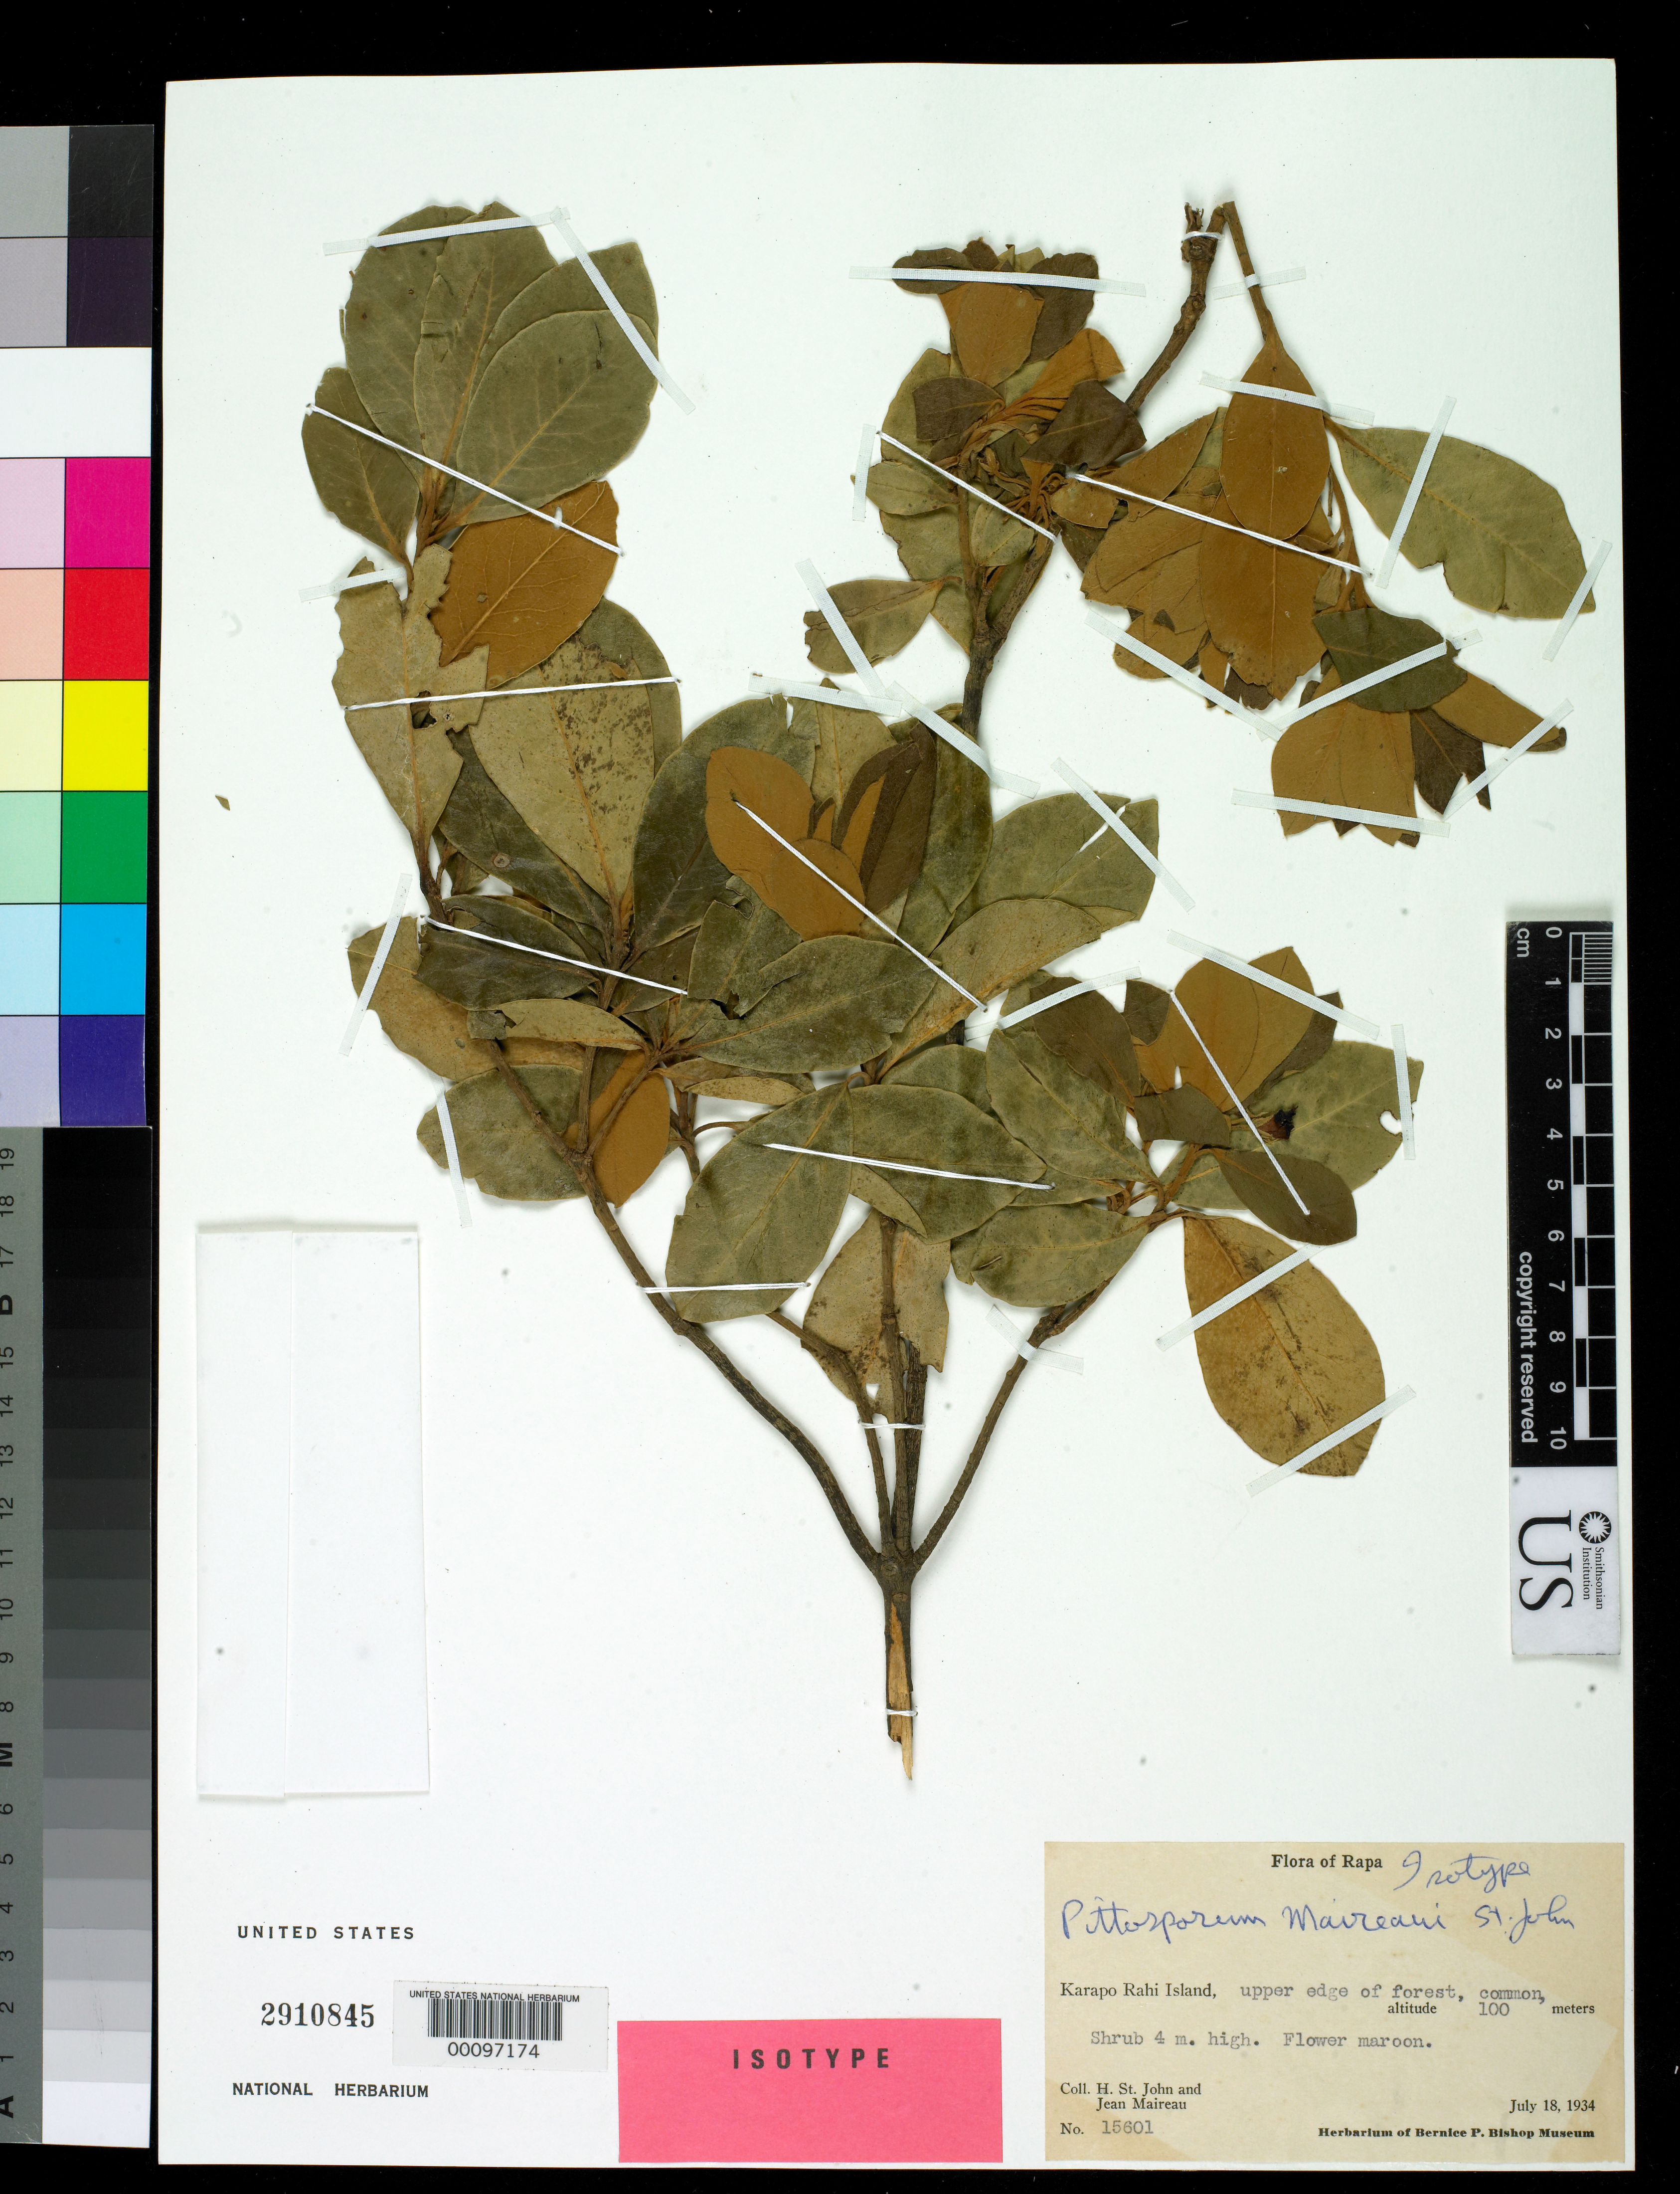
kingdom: Plantae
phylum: Tracheophyta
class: Magnoliopsida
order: Apiales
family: Pittosporaceae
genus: Pittosporum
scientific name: Pittosporum maireaui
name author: H. St. John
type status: Isotype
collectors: H. St. John & J. Maireau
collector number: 15601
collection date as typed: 18 Jul 1934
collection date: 1934-07-18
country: French Polynesia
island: Karapo Rahi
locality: Karapo Rahi Island [Karaporahi, Tubuai Is.]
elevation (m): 100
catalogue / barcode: US 2910845